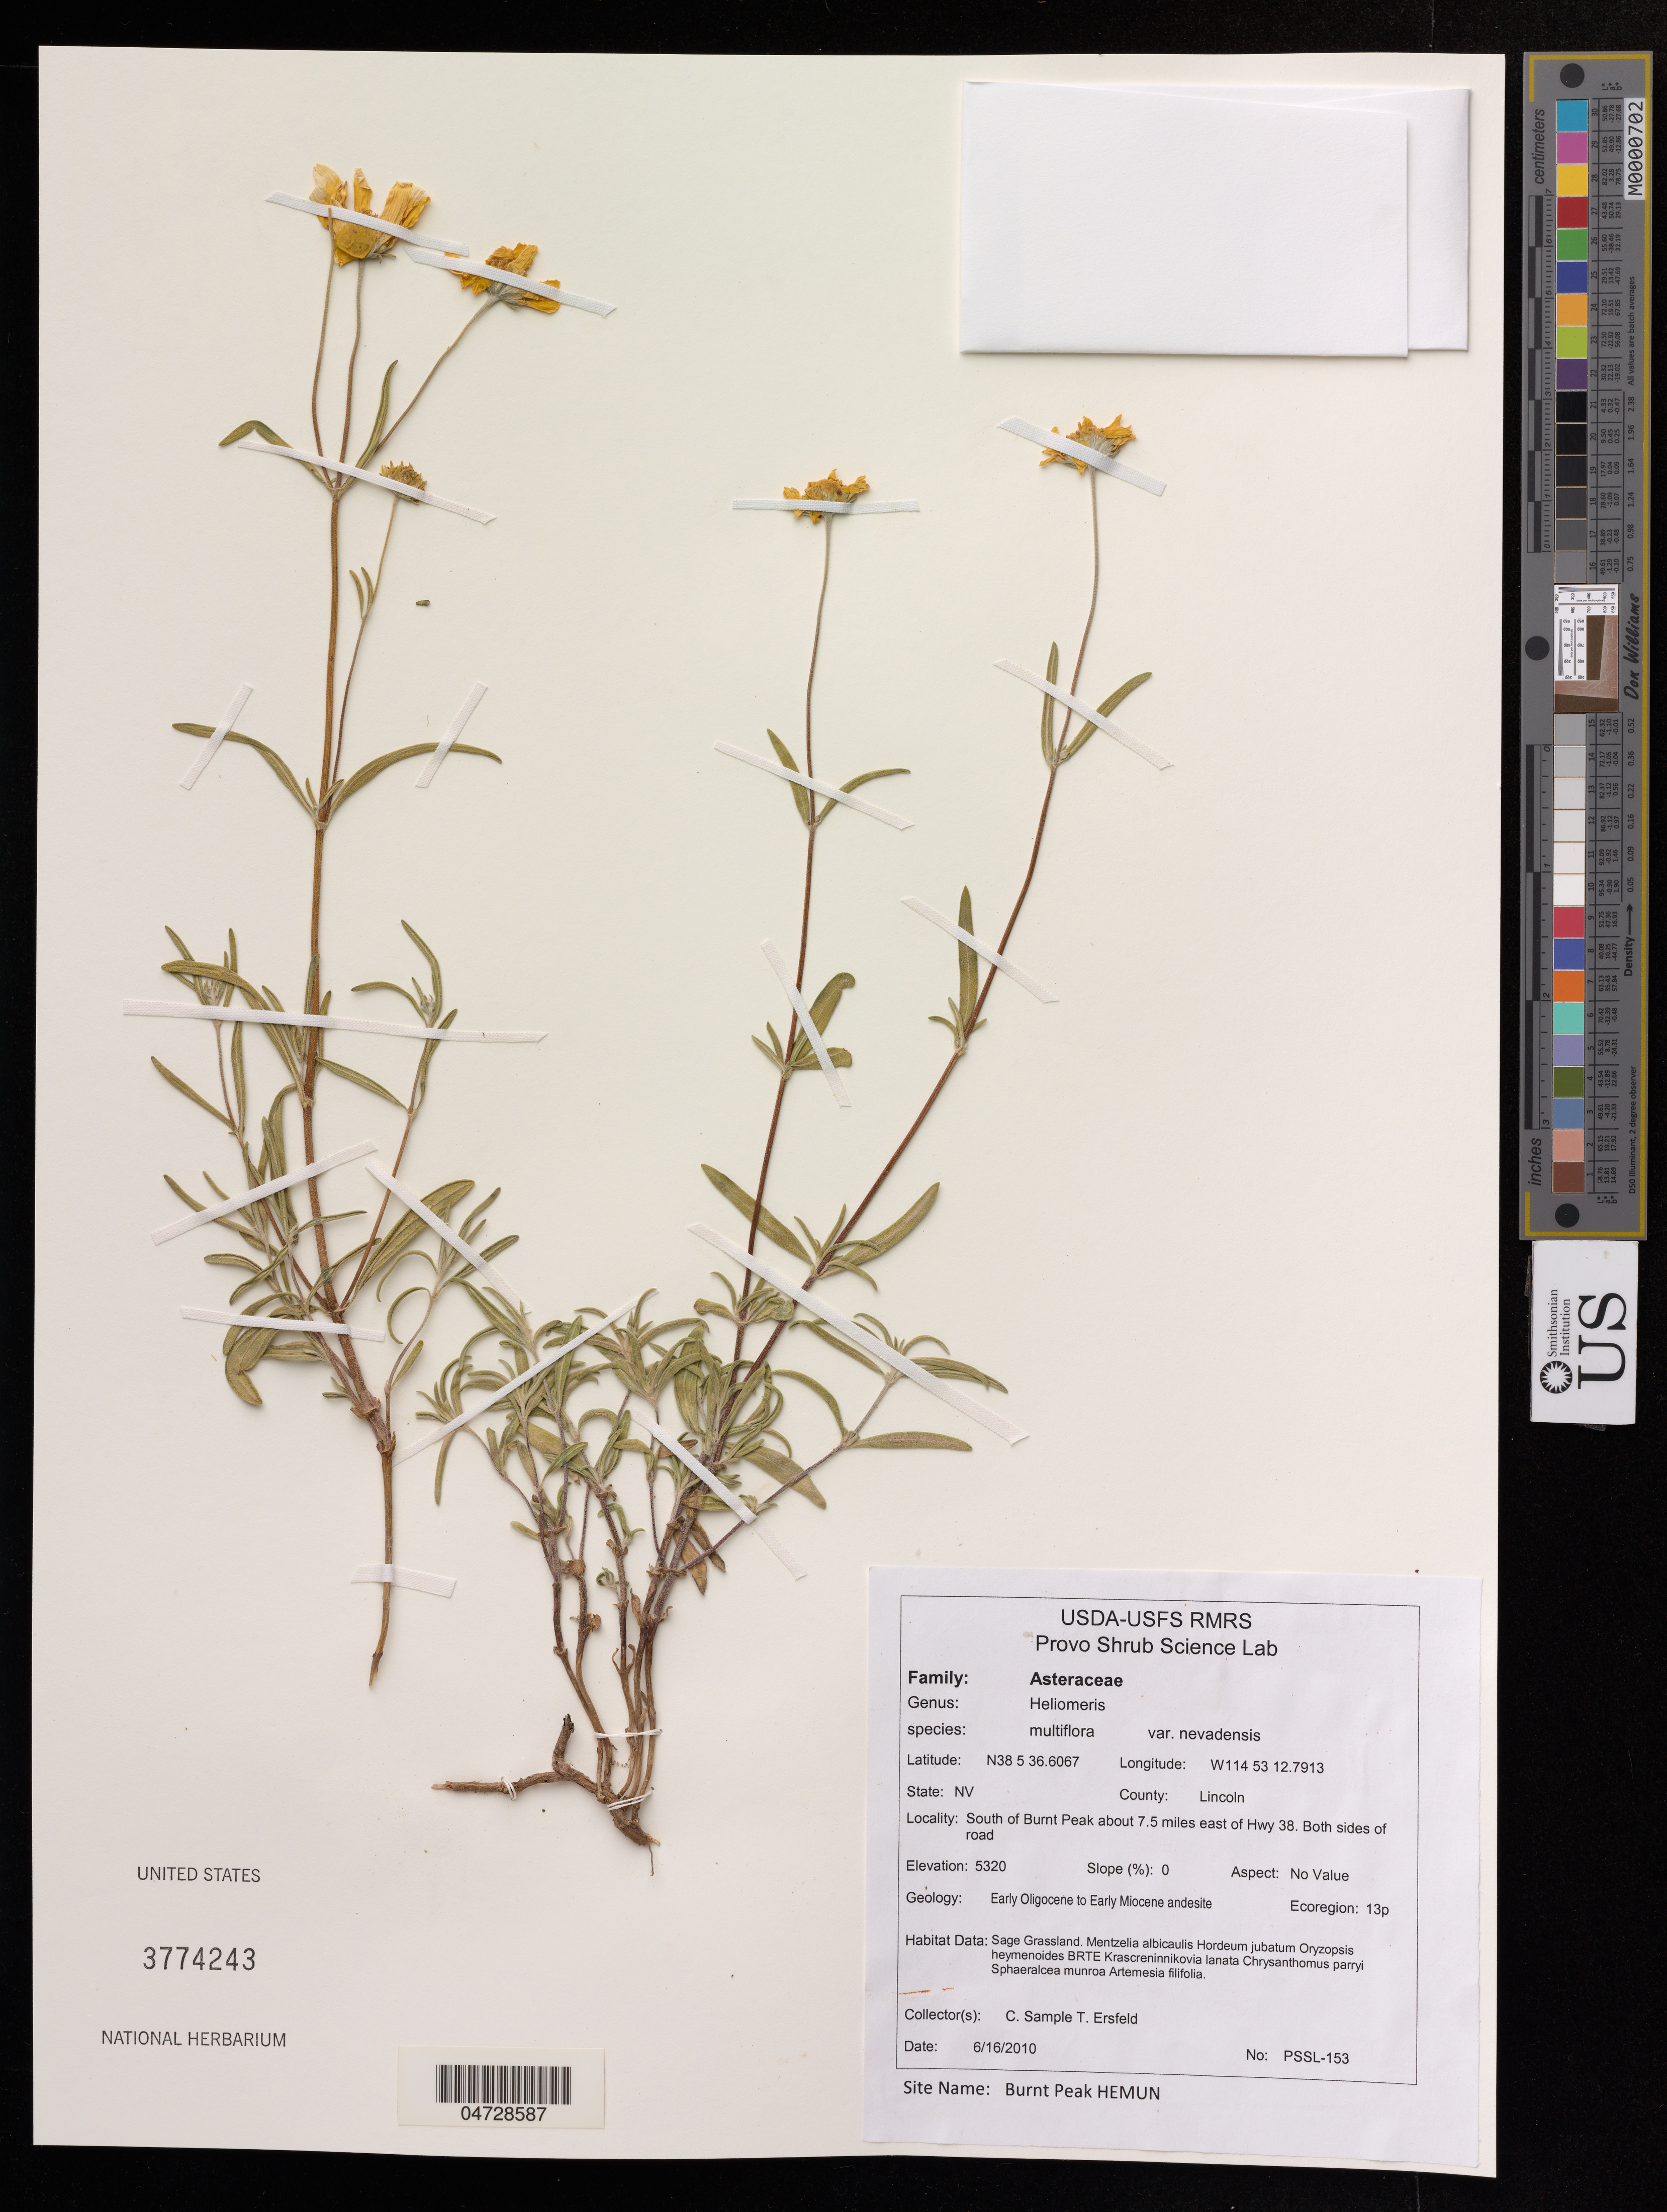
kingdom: Plantae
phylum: Tracheophyta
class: Magnoliopsida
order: Asterales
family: Asteraceae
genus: Heliomeris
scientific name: Heliomeris multiflora var. nevadensis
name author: (A. Nelson) Blake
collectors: C. Sample & T. Ersfeld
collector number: PSSL-153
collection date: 2010-06-16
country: United States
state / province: Nevada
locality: County: Lincoln. South of Burnt Peak about 7.5 miles east of Hwy 38. Both sides of road.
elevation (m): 1622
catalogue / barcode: US 3774243